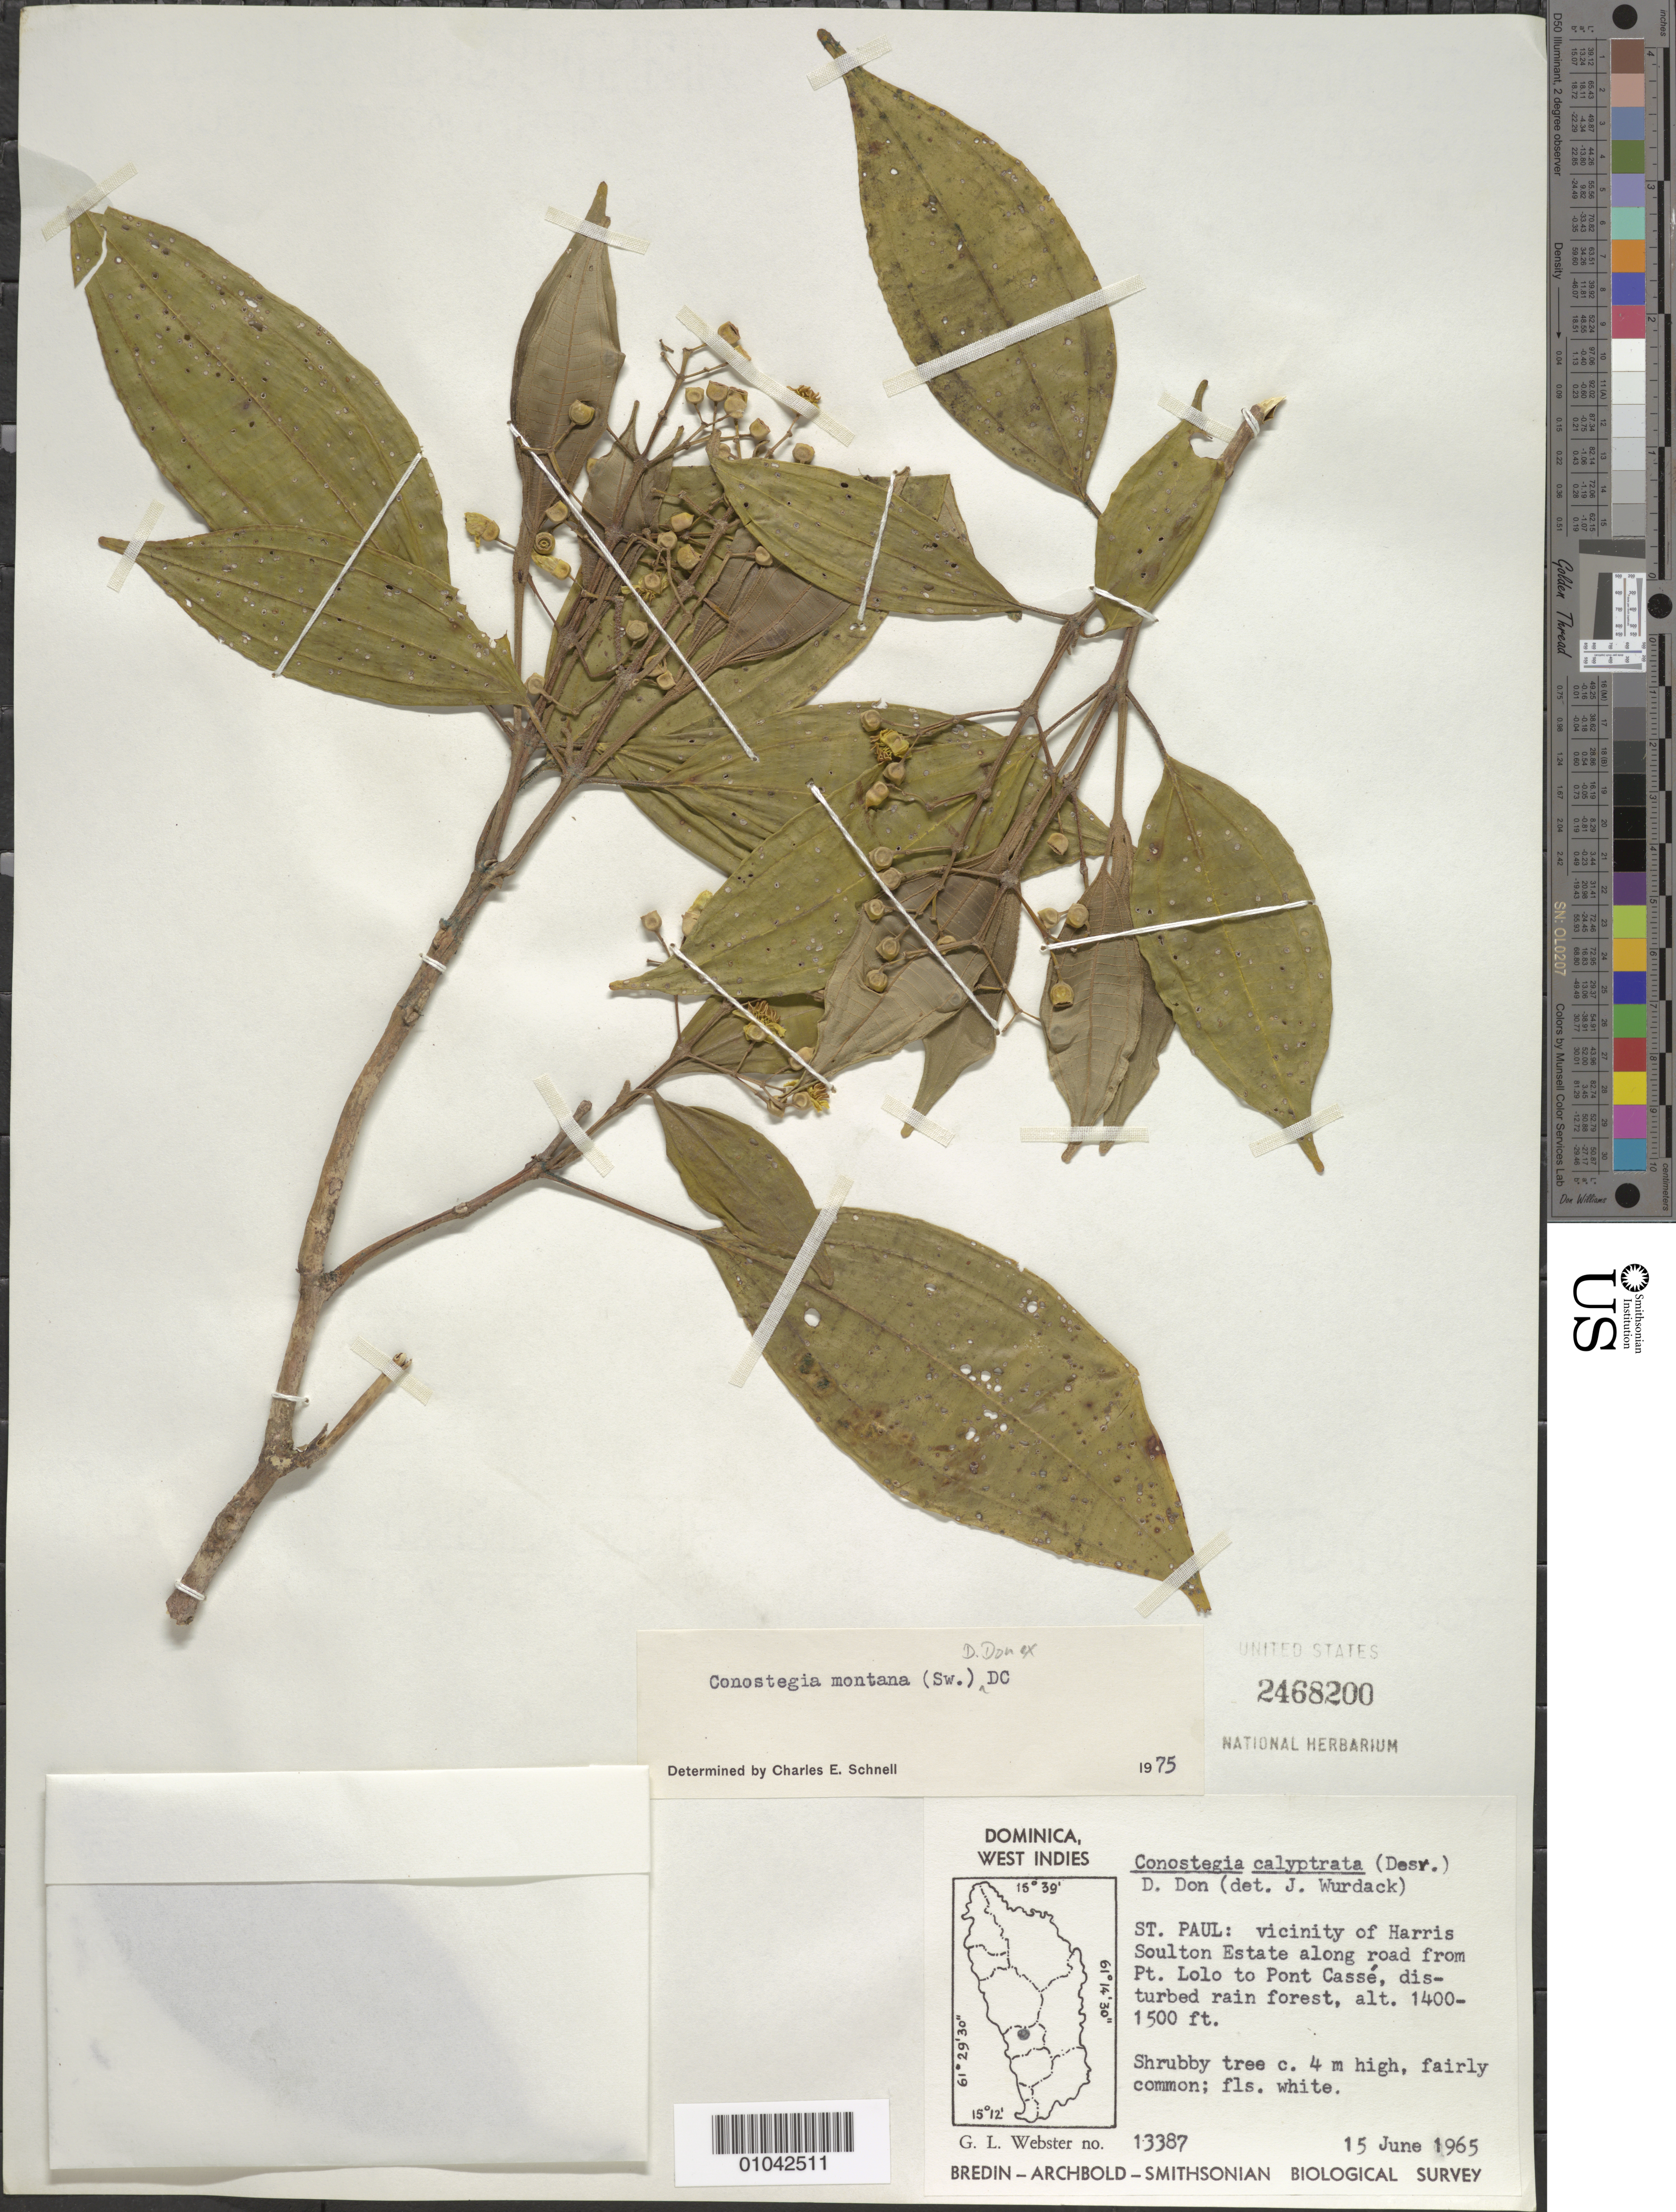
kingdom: Plantae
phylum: Tracheophyta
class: Magnoliopsida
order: Myrtales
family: Melastomataceae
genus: Conostegia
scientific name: Conostegia montana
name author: (Sw.) D. Don ex DC.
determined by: Schnell, C. E.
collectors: G. L. Webster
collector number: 13387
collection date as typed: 15 Jun 1965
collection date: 1965-06-15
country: Dominica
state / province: St. Paul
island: Dominica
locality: Vicinity of Harris Soulton Estate along road from Pt. Lolo to Pont Cassé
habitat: Disturbed rainforest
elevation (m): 427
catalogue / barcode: US 2468200